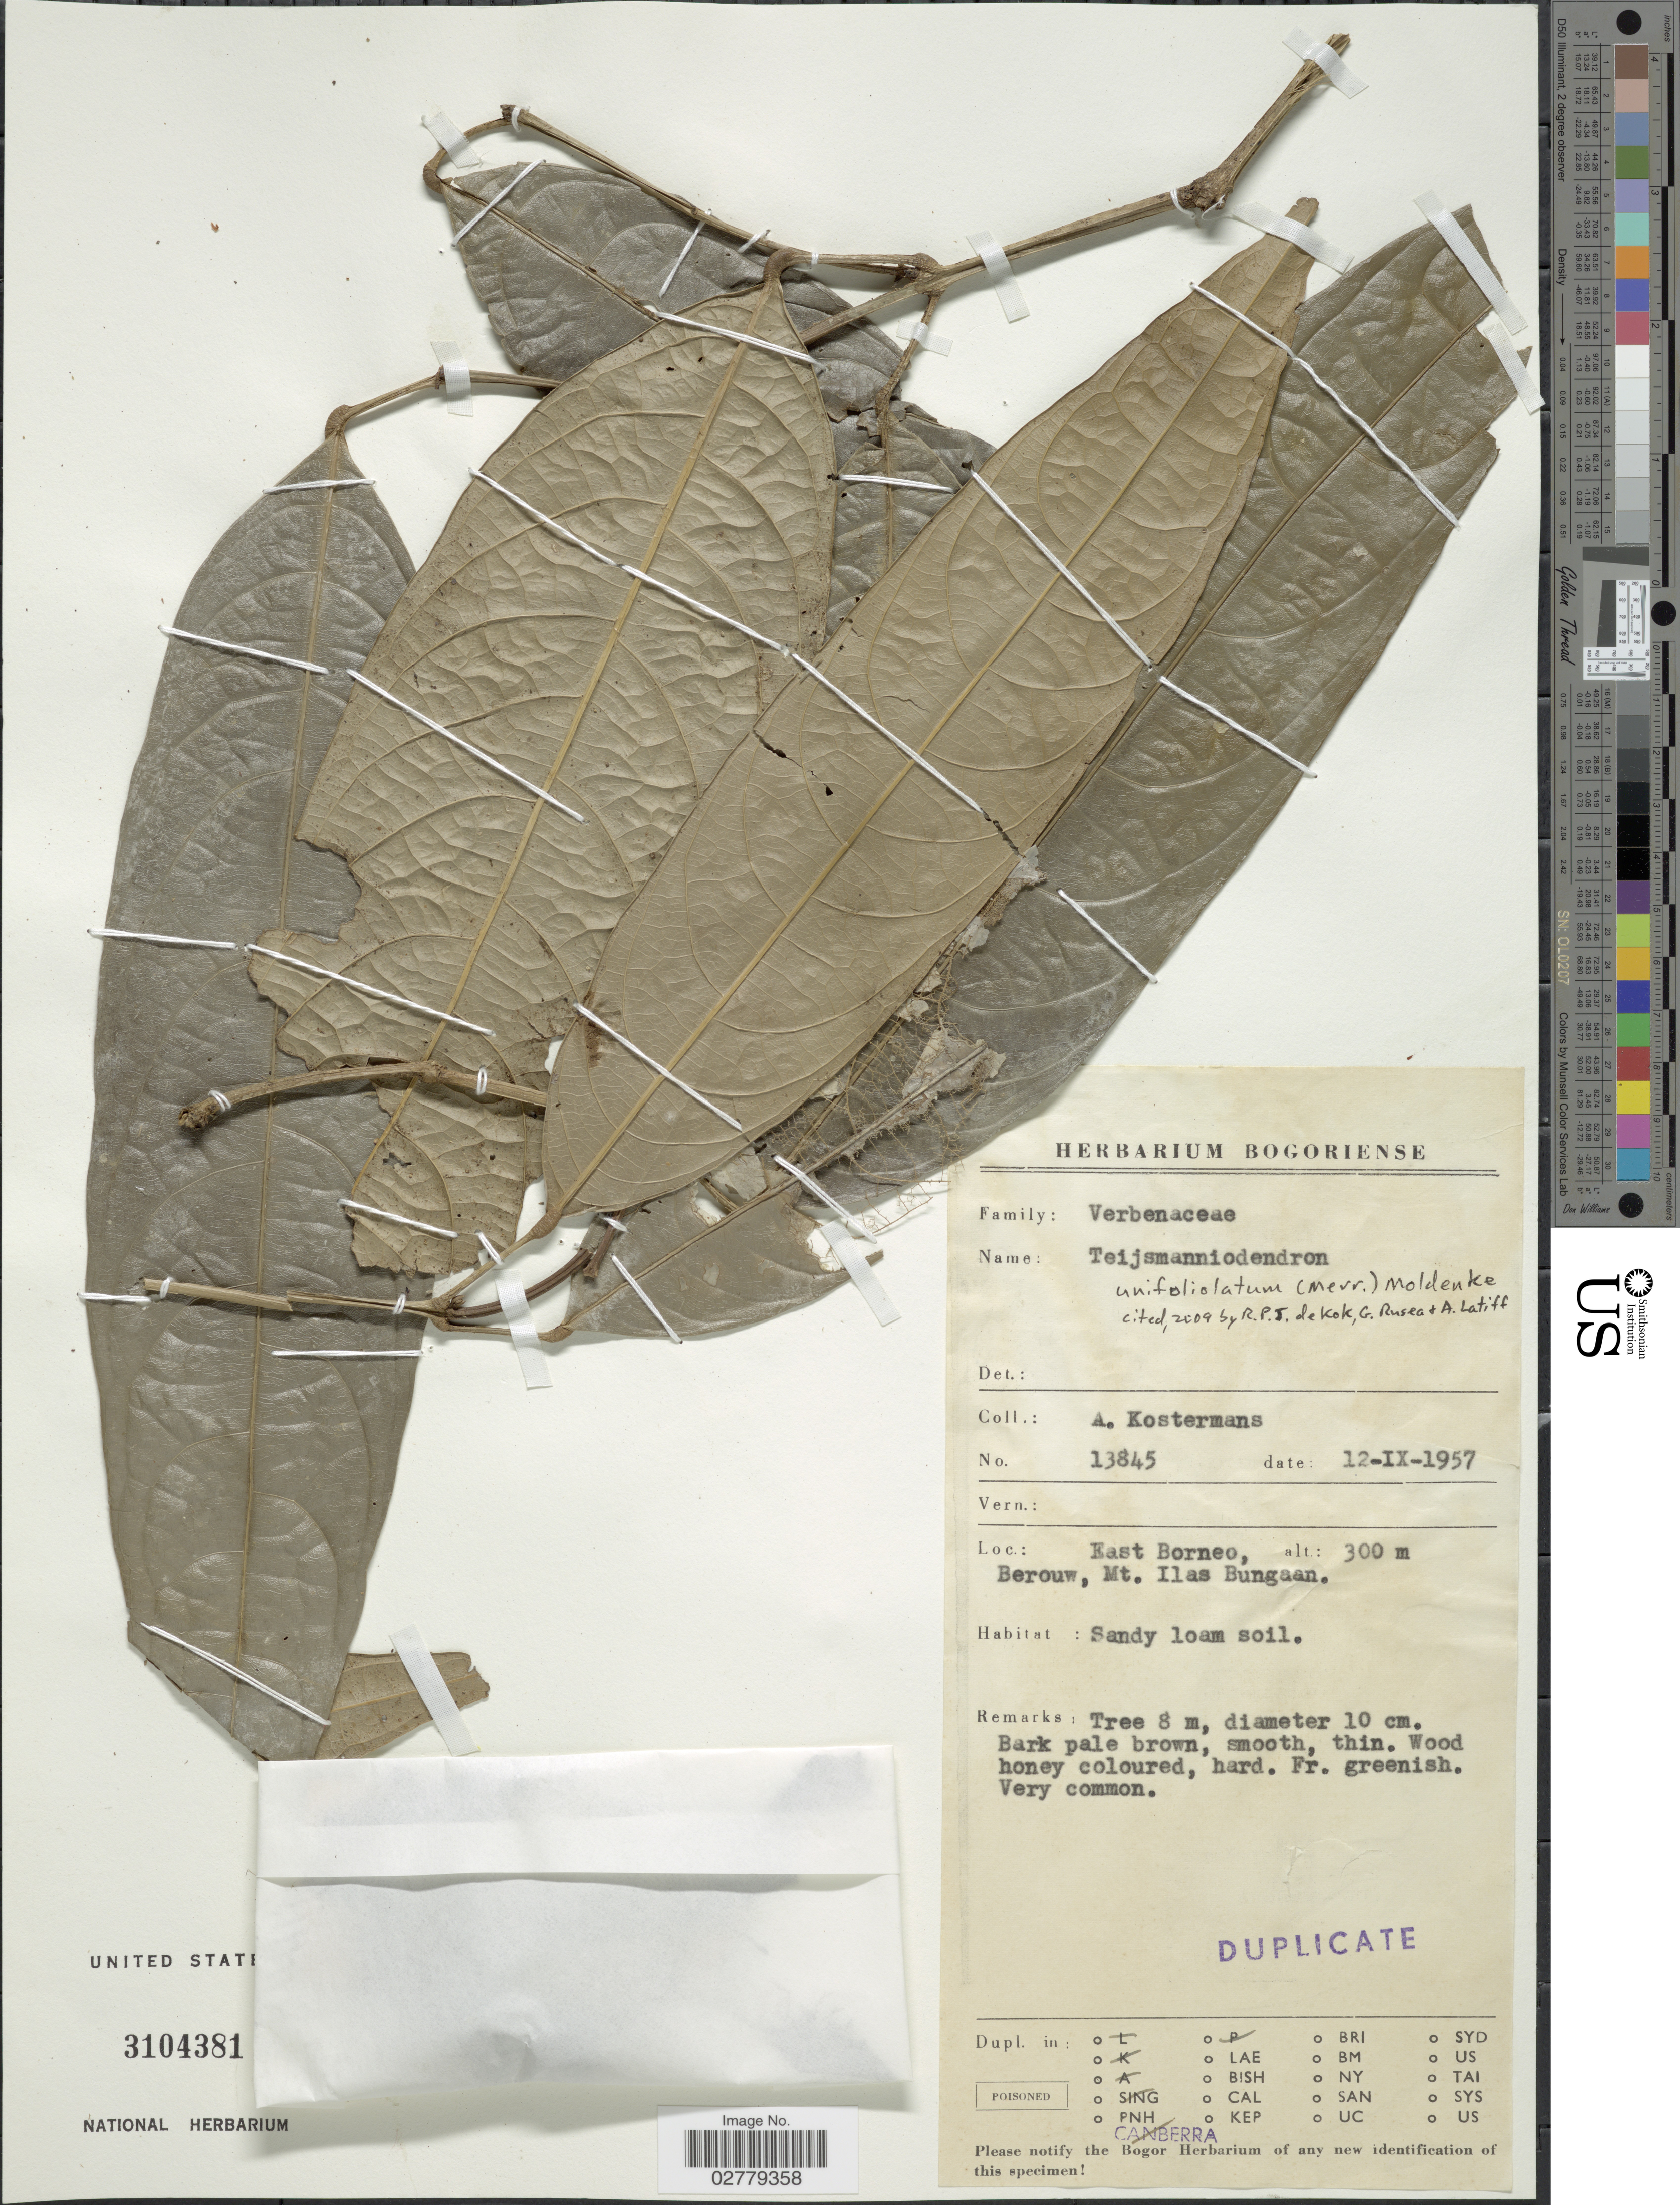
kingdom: Plantae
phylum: Tracheophyta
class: Magnoliopsida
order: Lamiales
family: Lamiaceae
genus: Teijsmanniodendron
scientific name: Teijsmanniodendron unifoliolatum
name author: (Merr.) Moldenke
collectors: A. J. G. Kostermans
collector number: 13845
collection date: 1957-09-12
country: Indonesia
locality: East Borneo, Berouw, Mt. Ilas Bungaan.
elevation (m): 300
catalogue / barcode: US 3104381